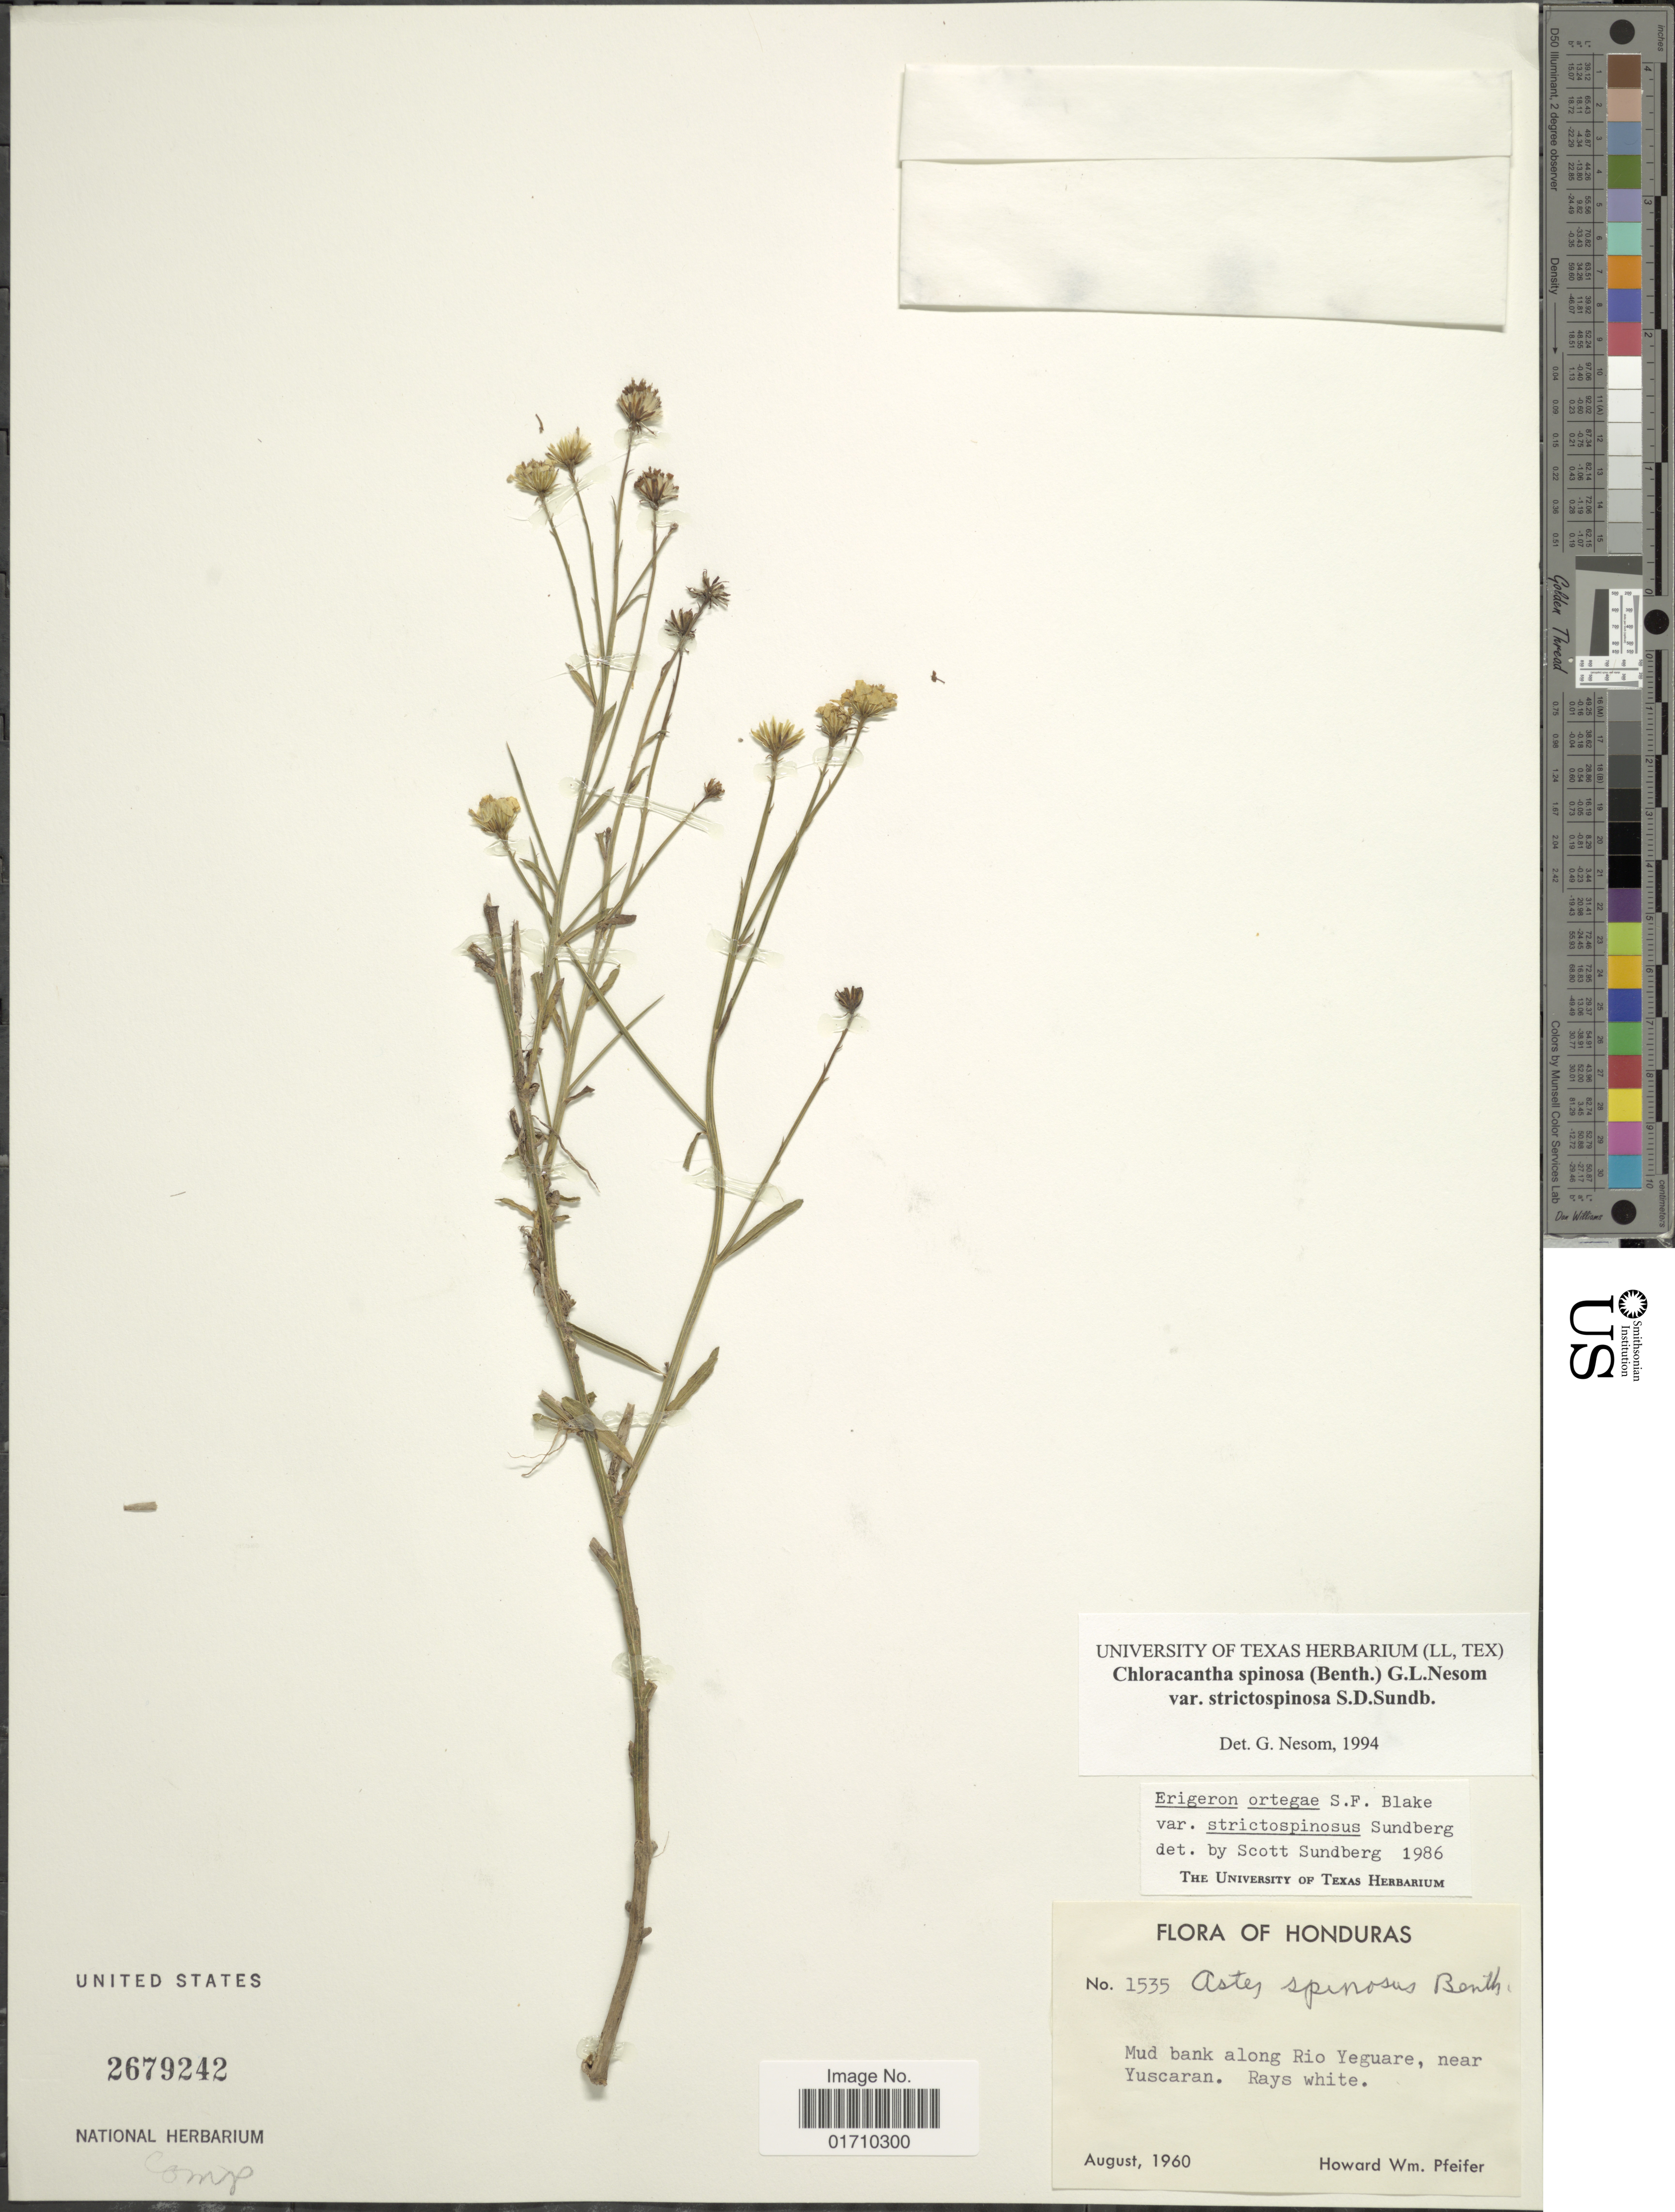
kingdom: Plantae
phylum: Tracheophyta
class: Magnoliopsida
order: Asterales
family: Asteraceae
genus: Chloracantha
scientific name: Chloracantha spinosa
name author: (Benth.) G.L. Nesom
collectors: H. W. Pfeifer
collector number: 1535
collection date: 1960-08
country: Honduras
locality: Mud bank along Rio Yeguare, near Yuscara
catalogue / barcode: US 2679242